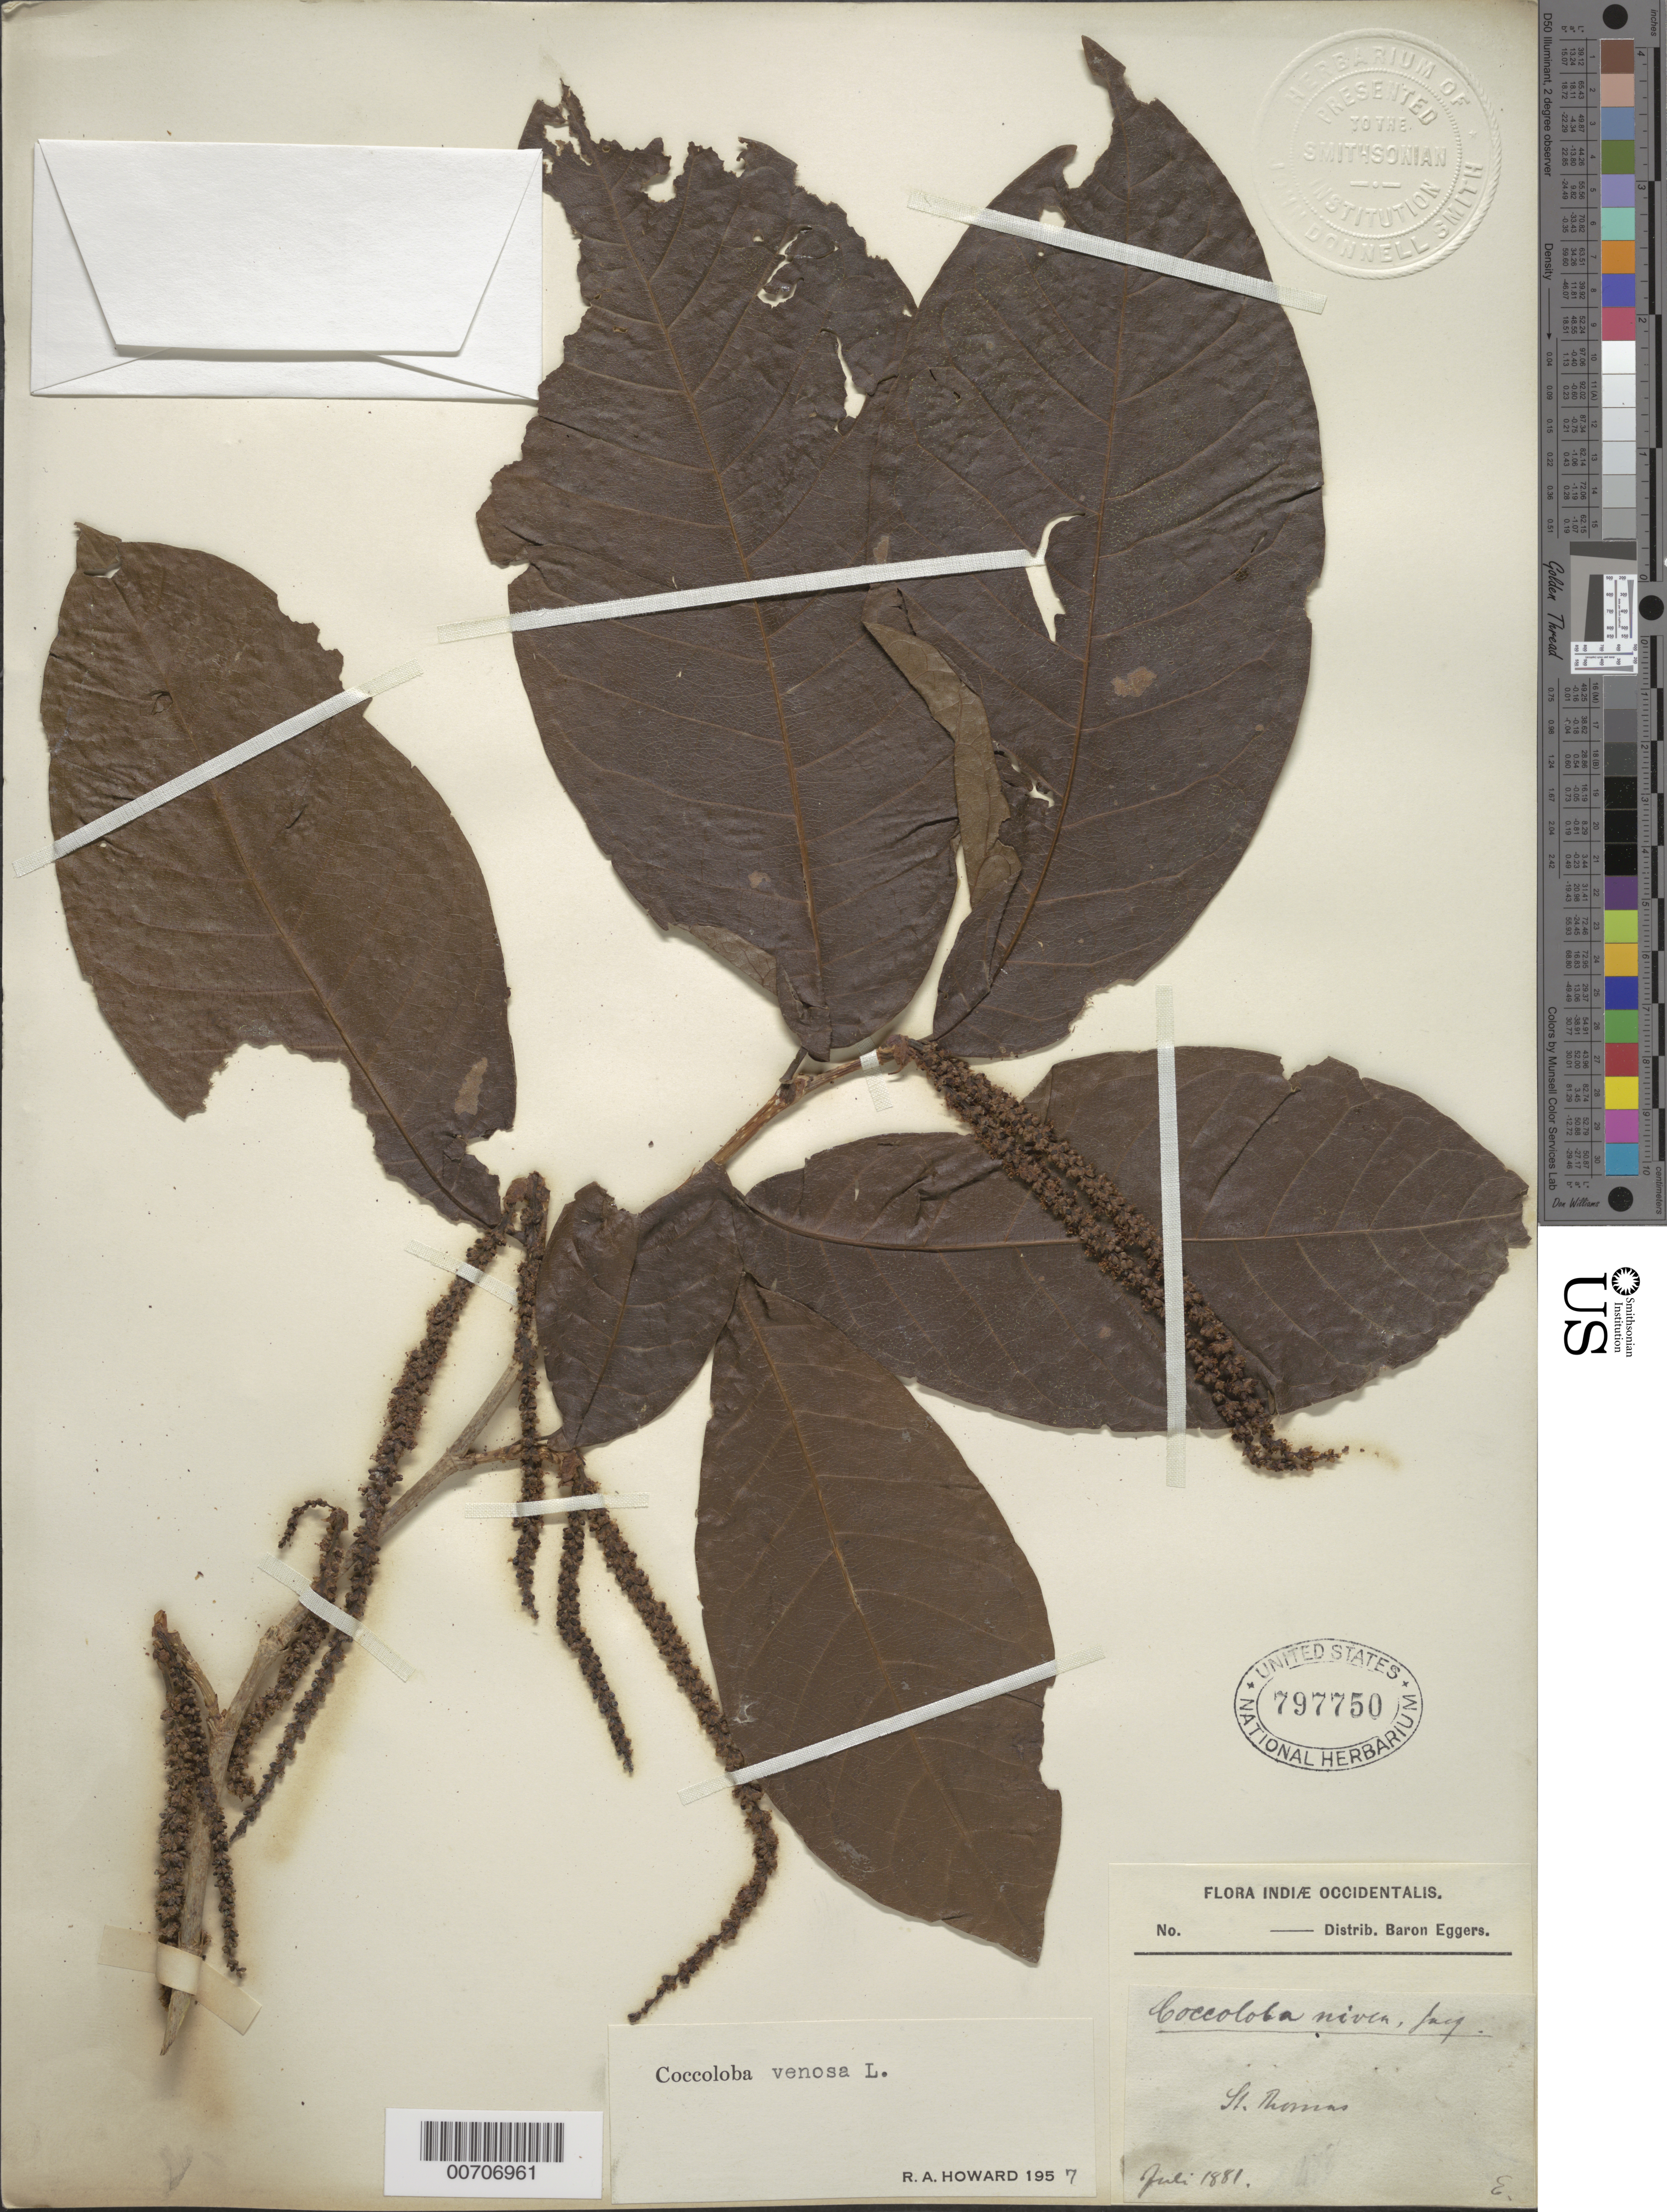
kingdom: Plantae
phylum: Tracheophyta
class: Magnoliopsida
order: Caryophyllales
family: Polygonaceae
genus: Coccoloba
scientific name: Coccoloba venosa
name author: L.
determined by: Howard, R. A.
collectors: H. F. A. von Eggers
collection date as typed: Jul 1881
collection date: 1881-07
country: U.S. Virgin Islands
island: St. Thomas Island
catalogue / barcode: US 797750